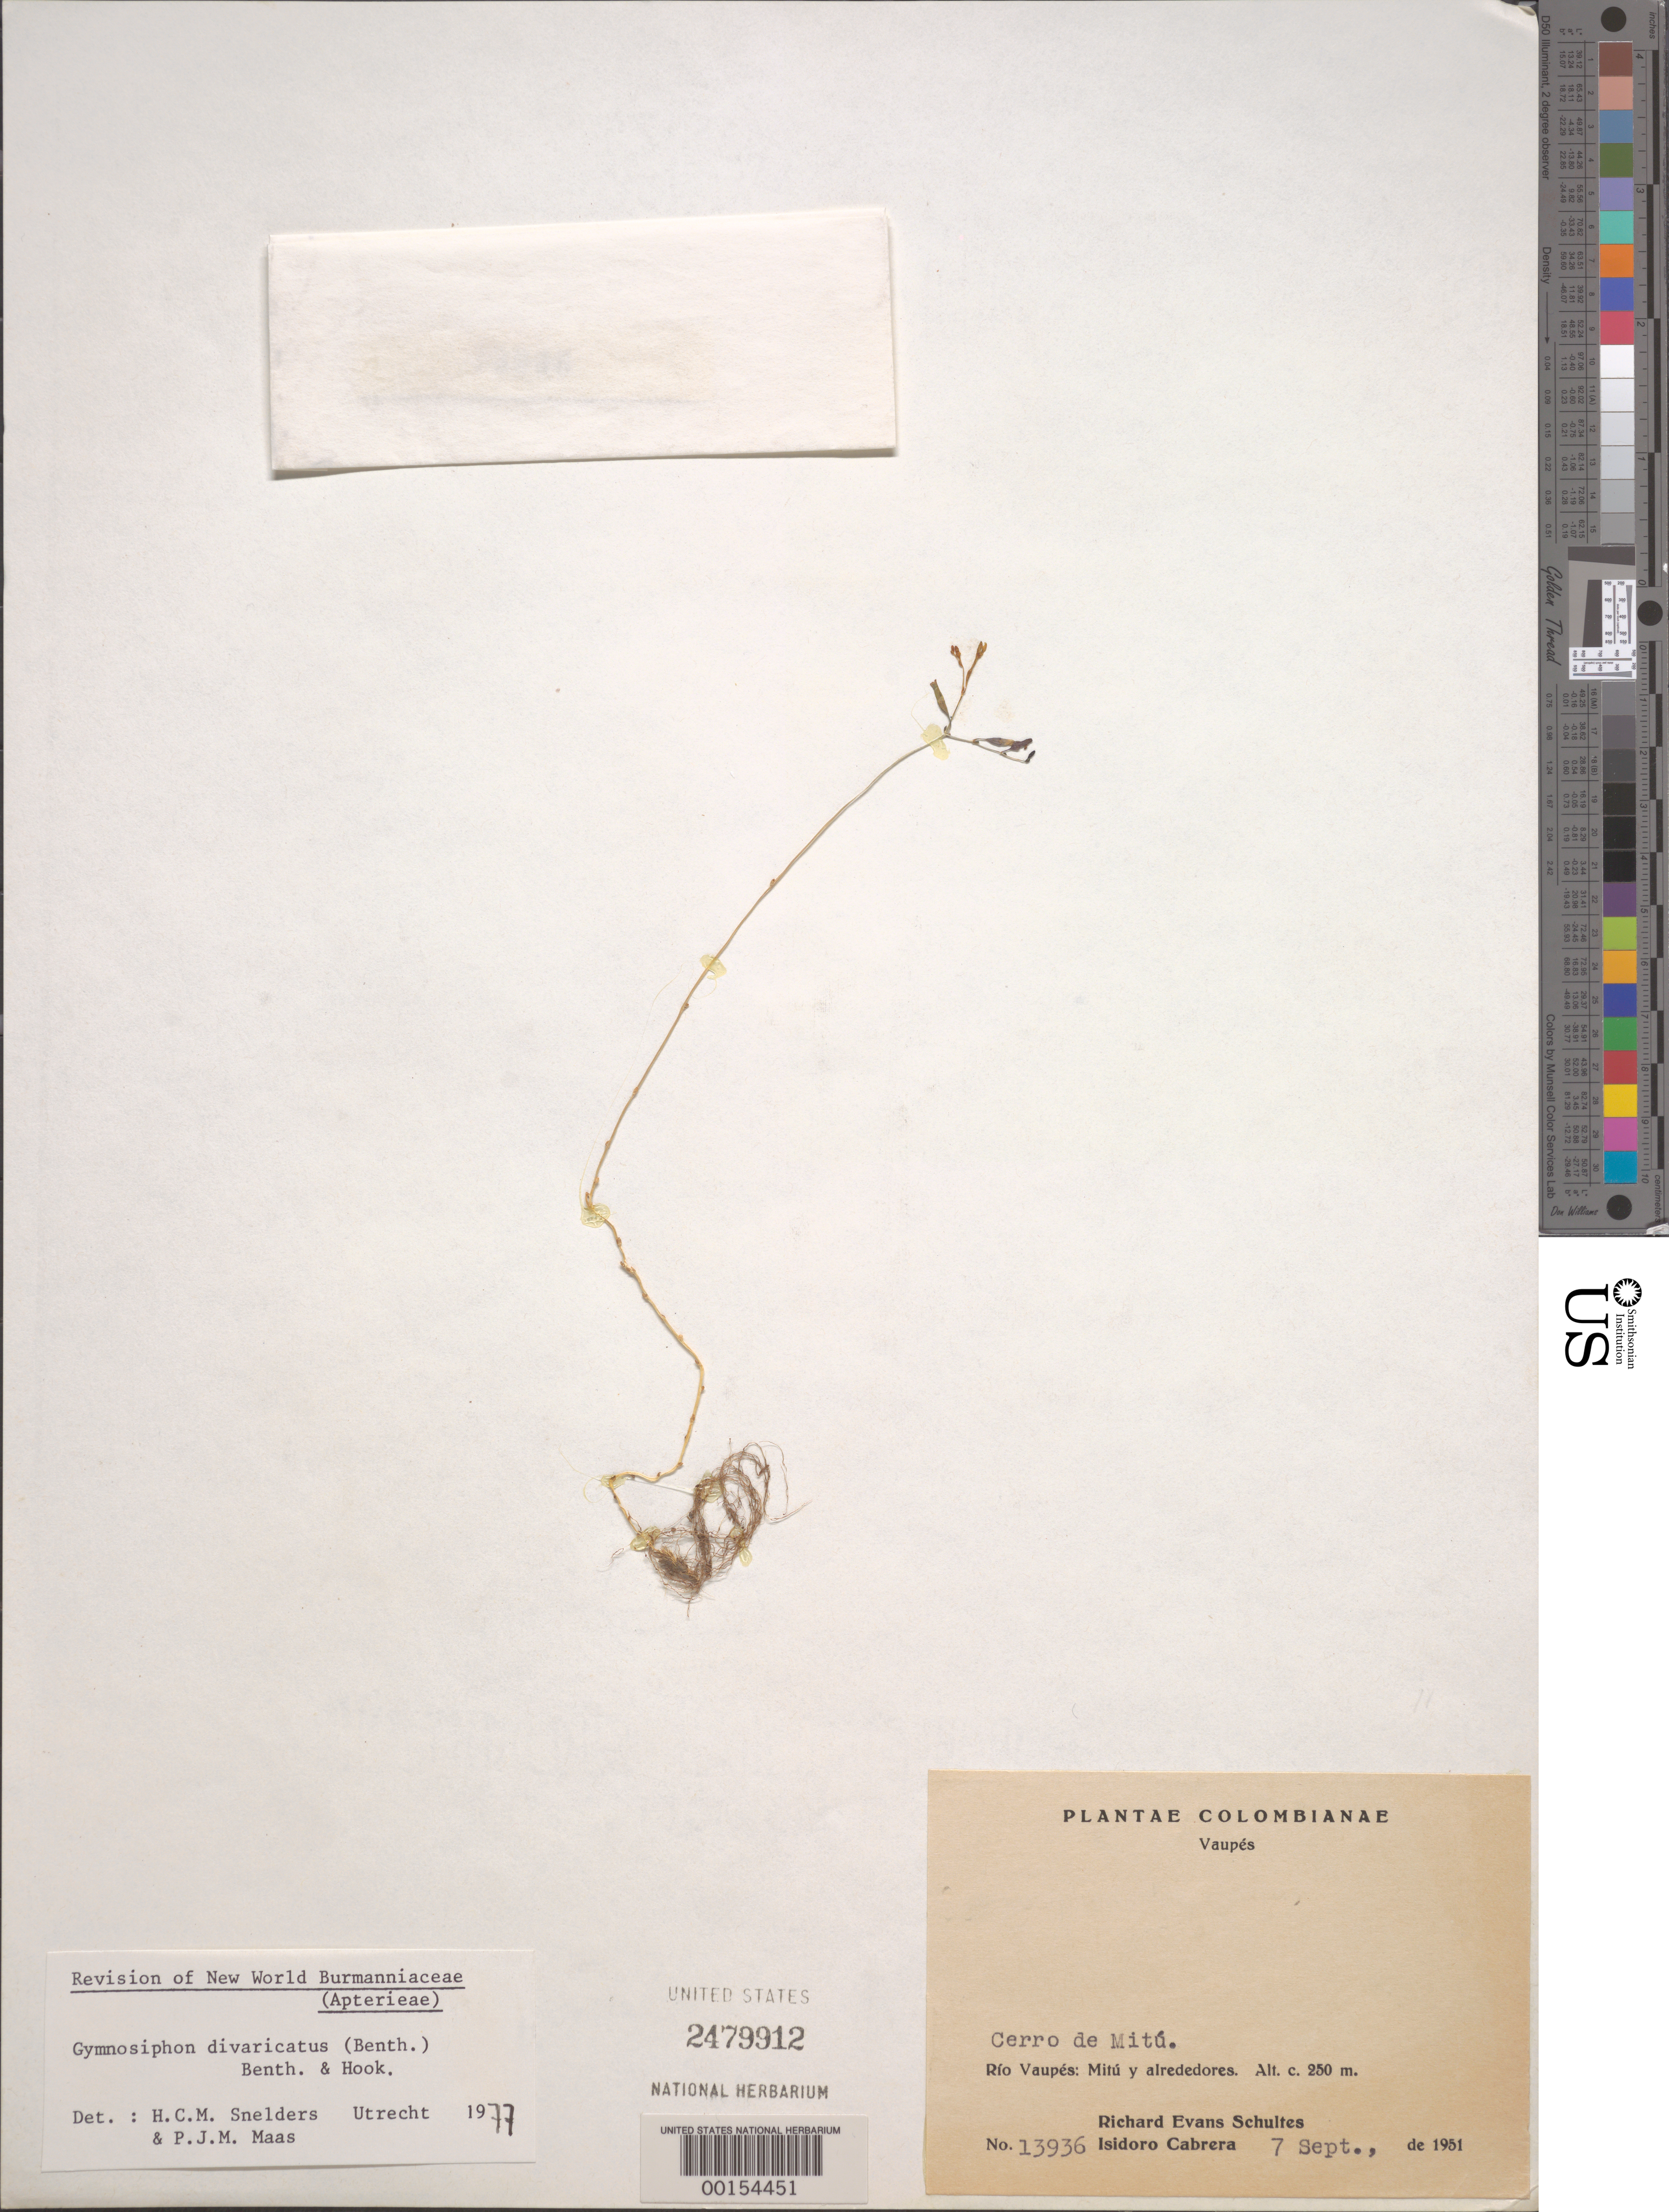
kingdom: Plantae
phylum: Tracheophyta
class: Liliopsida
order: Dioscoreales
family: Burmanniaceae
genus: Gymnosiphon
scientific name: Gymnosiphon divaricatus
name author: (Benth.) Benth. & Hook. f.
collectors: R. E. Schultes & I. Cabrera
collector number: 13936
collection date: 1951-09-07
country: Colombia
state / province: Vaupés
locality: Cerro de Mitú. Río Vaupés: Mitú y alrededores.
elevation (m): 250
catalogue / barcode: US 2479912